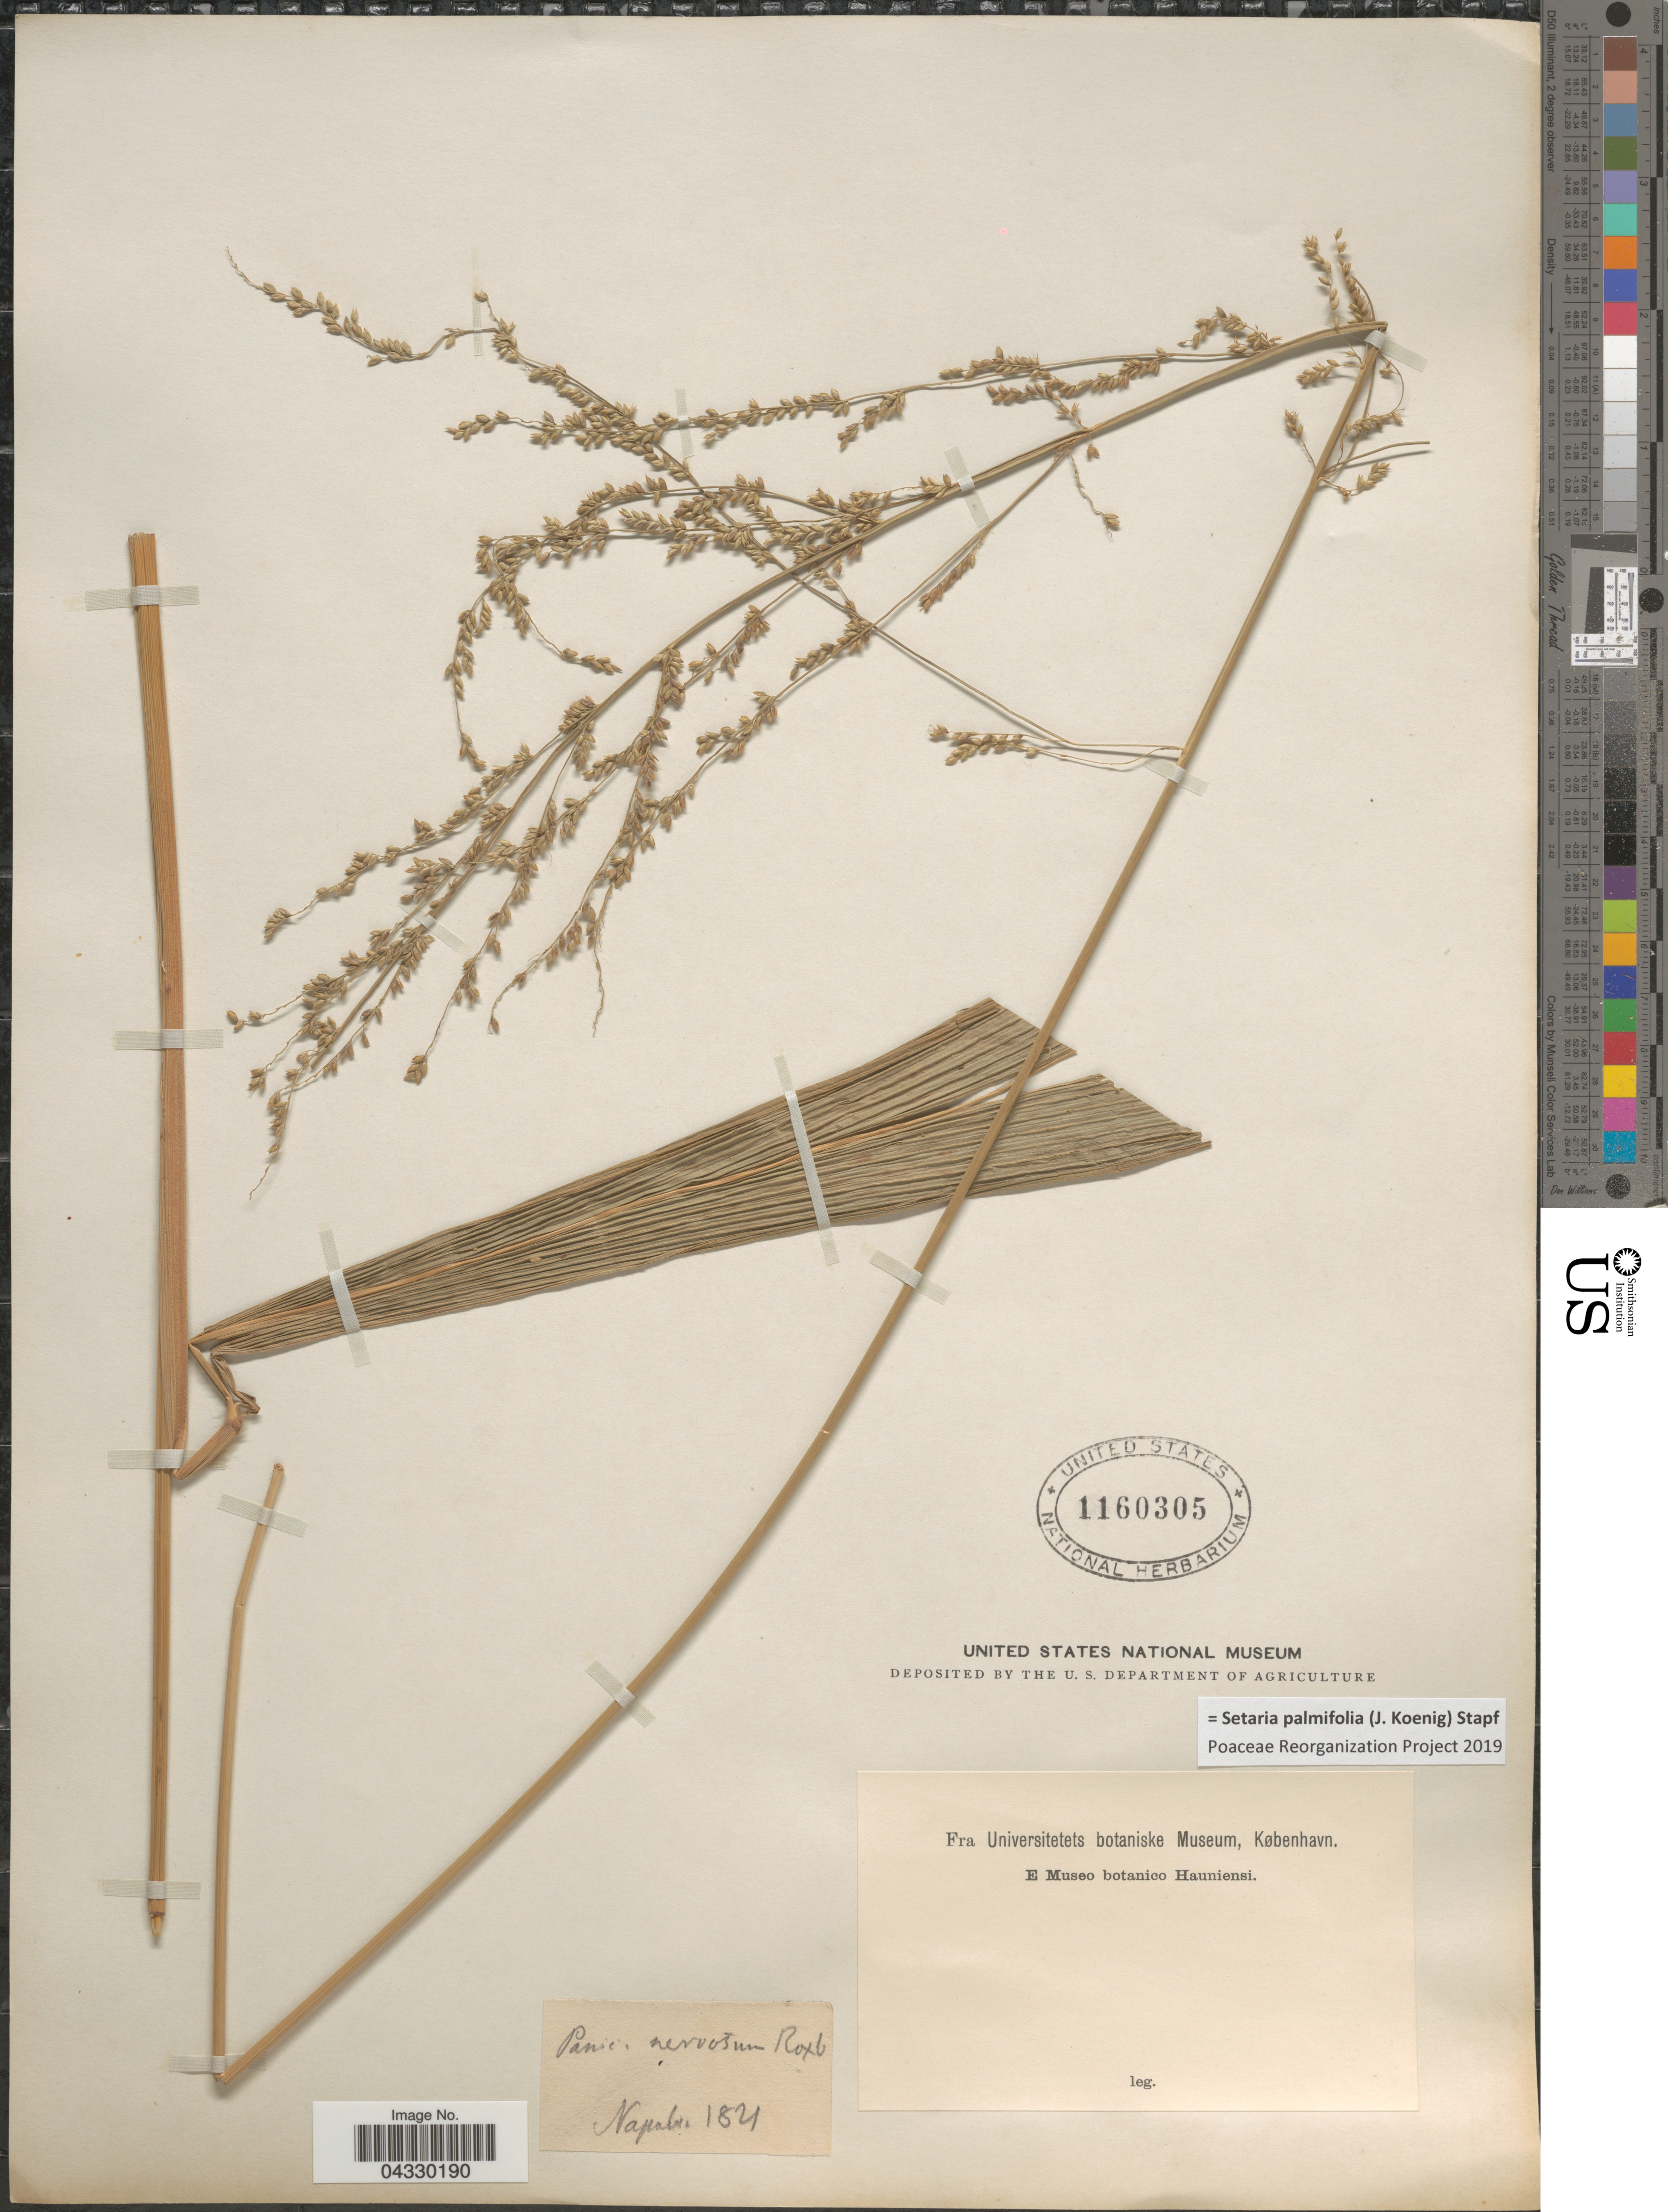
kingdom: Plantae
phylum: Tracheophyta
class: Liliopsida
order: Poales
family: Poaceae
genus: Setaria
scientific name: Setaria palmifolia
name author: (J. Koenig) Stapf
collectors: Napaba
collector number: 184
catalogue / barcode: US 1160305